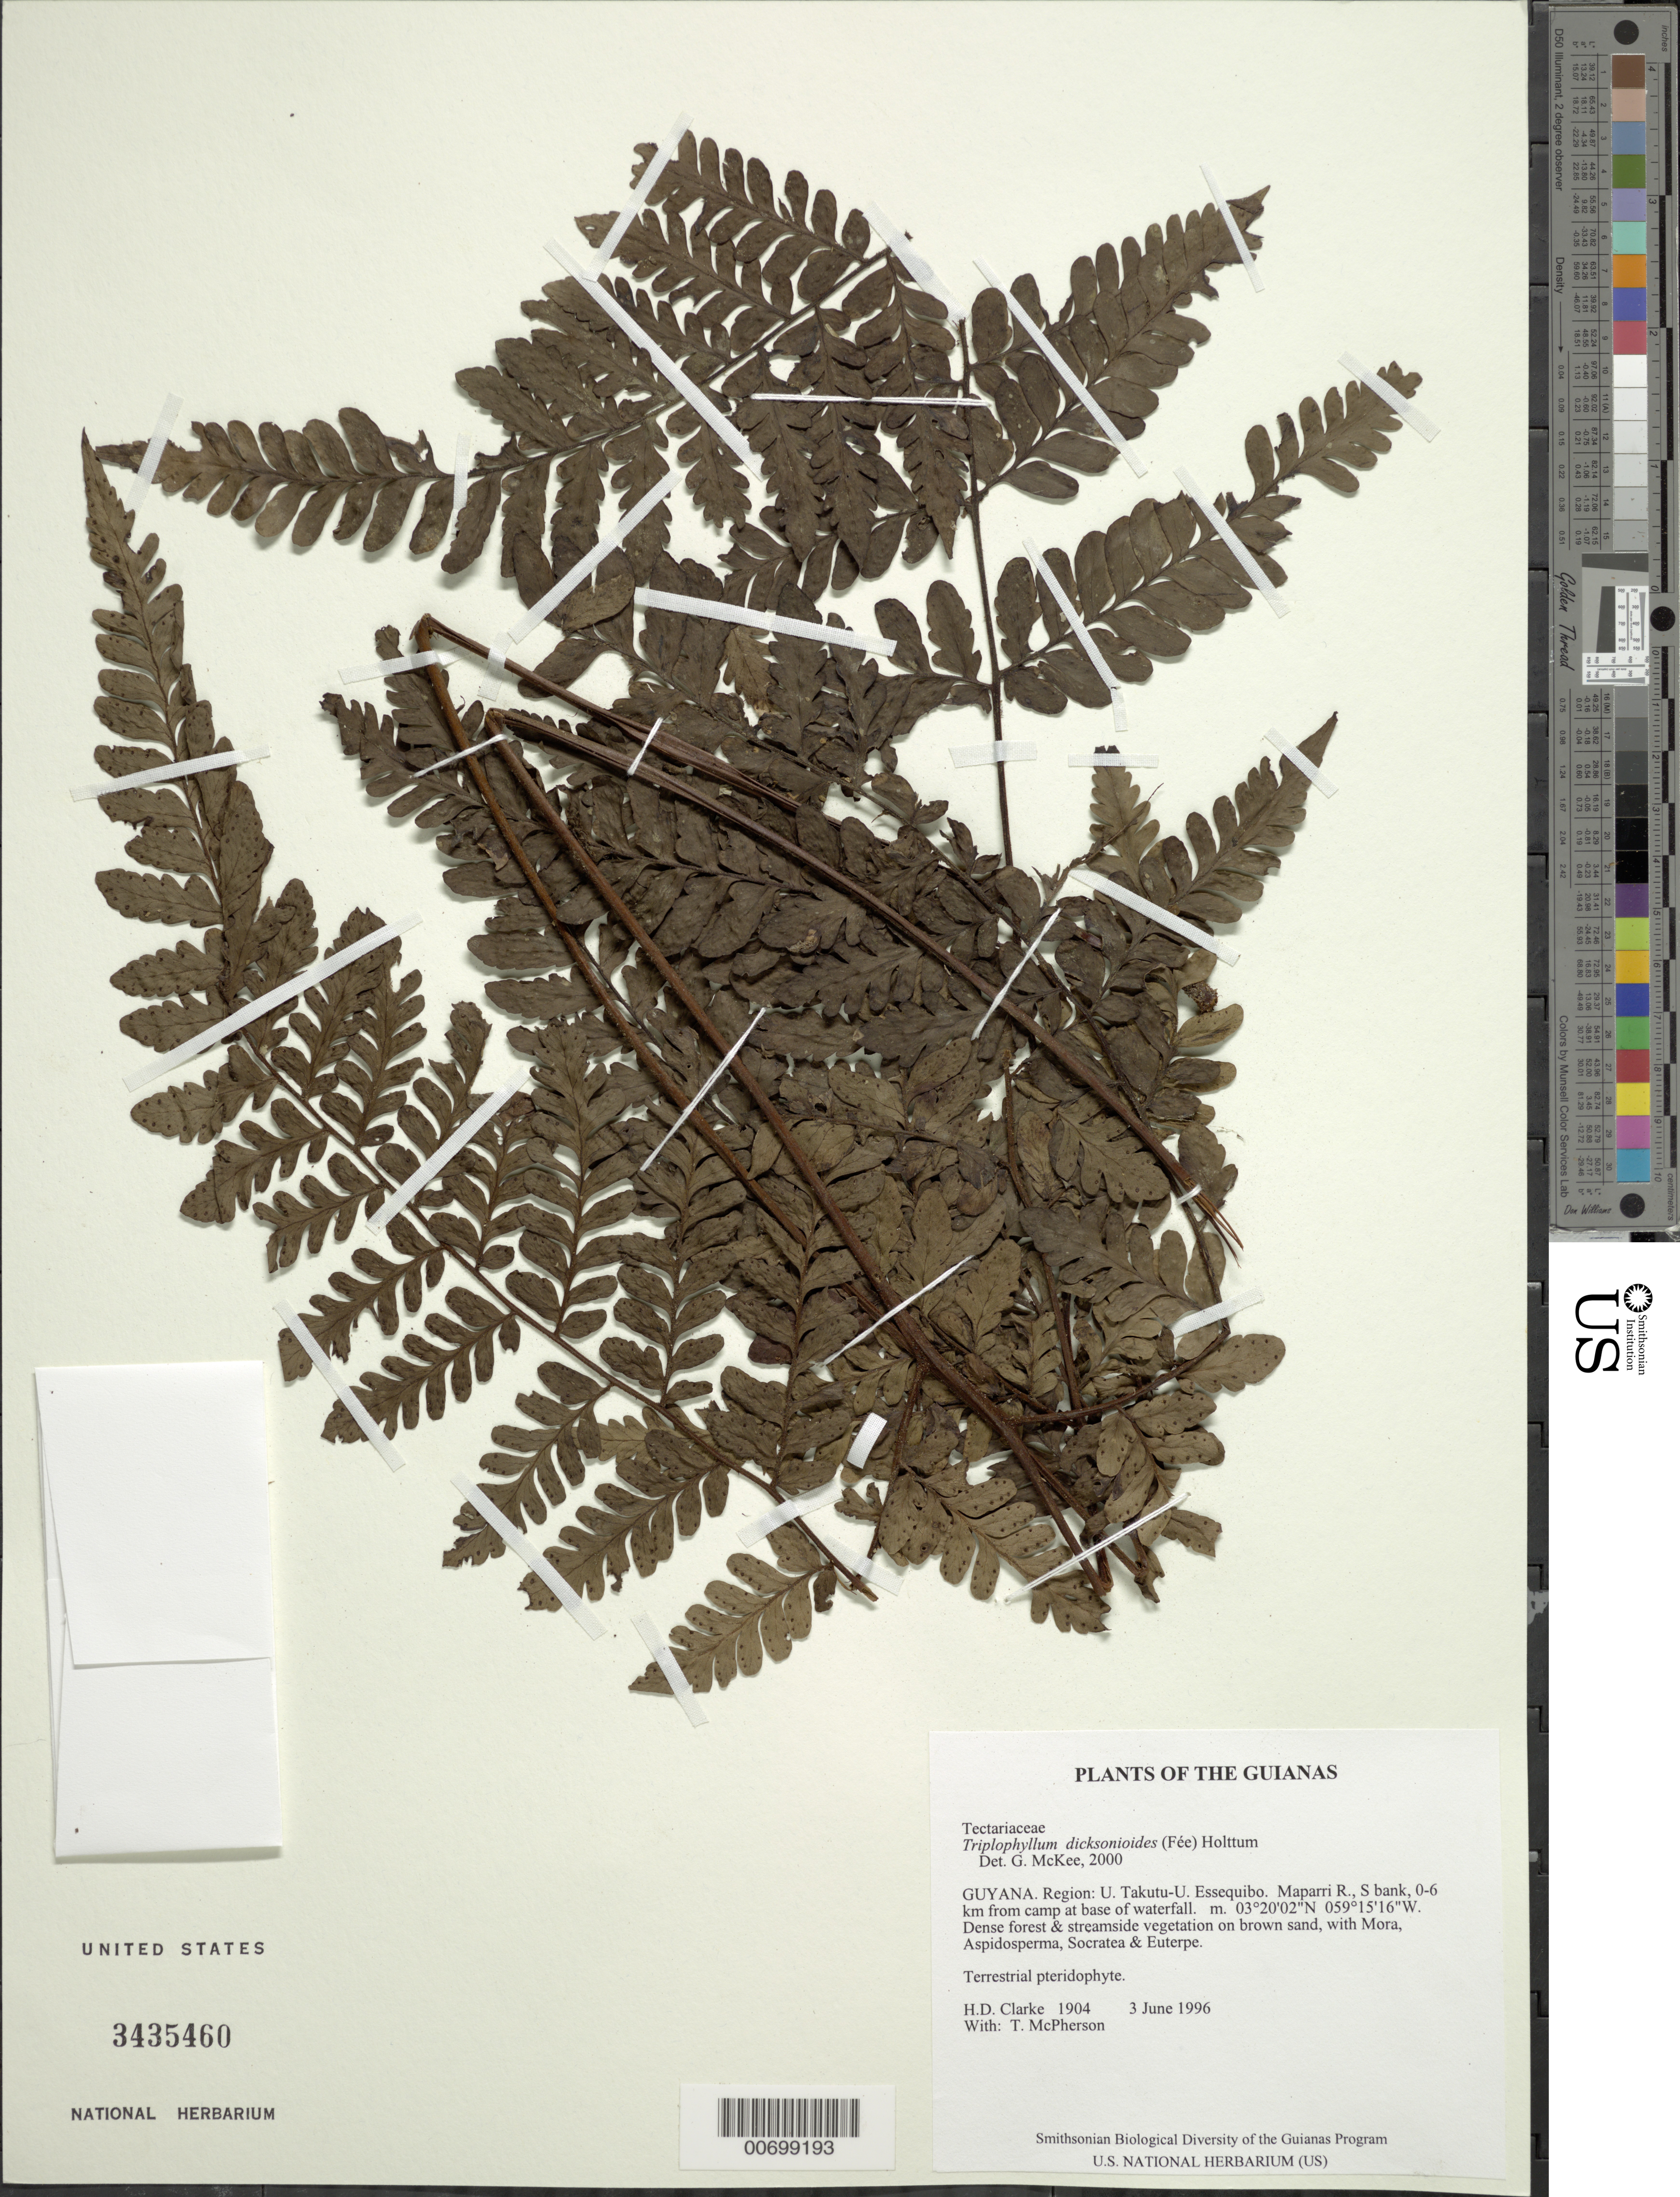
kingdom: Plantae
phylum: Tracheophyta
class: Polypodiopsida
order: Polypodiales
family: Tectariaceae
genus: Triplophyllum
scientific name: Triplophyllum dicksonioides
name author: (Fée) Holttum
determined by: McKee, G. S., (US), NMNH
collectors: H. D. Clarke & T. McPherson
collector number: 1904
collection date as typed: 3 June 1996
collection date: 1996-06-03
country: Guyana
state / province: U. Takutu-U. Essequibo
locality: Maparri R., S bank, 0-6 km from camp at base of waterfall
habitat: Dense forest & streamside vegetation on brown sand, with Mora, Aspidosperma, Socratea & Euterpe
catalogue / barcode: US 3435460